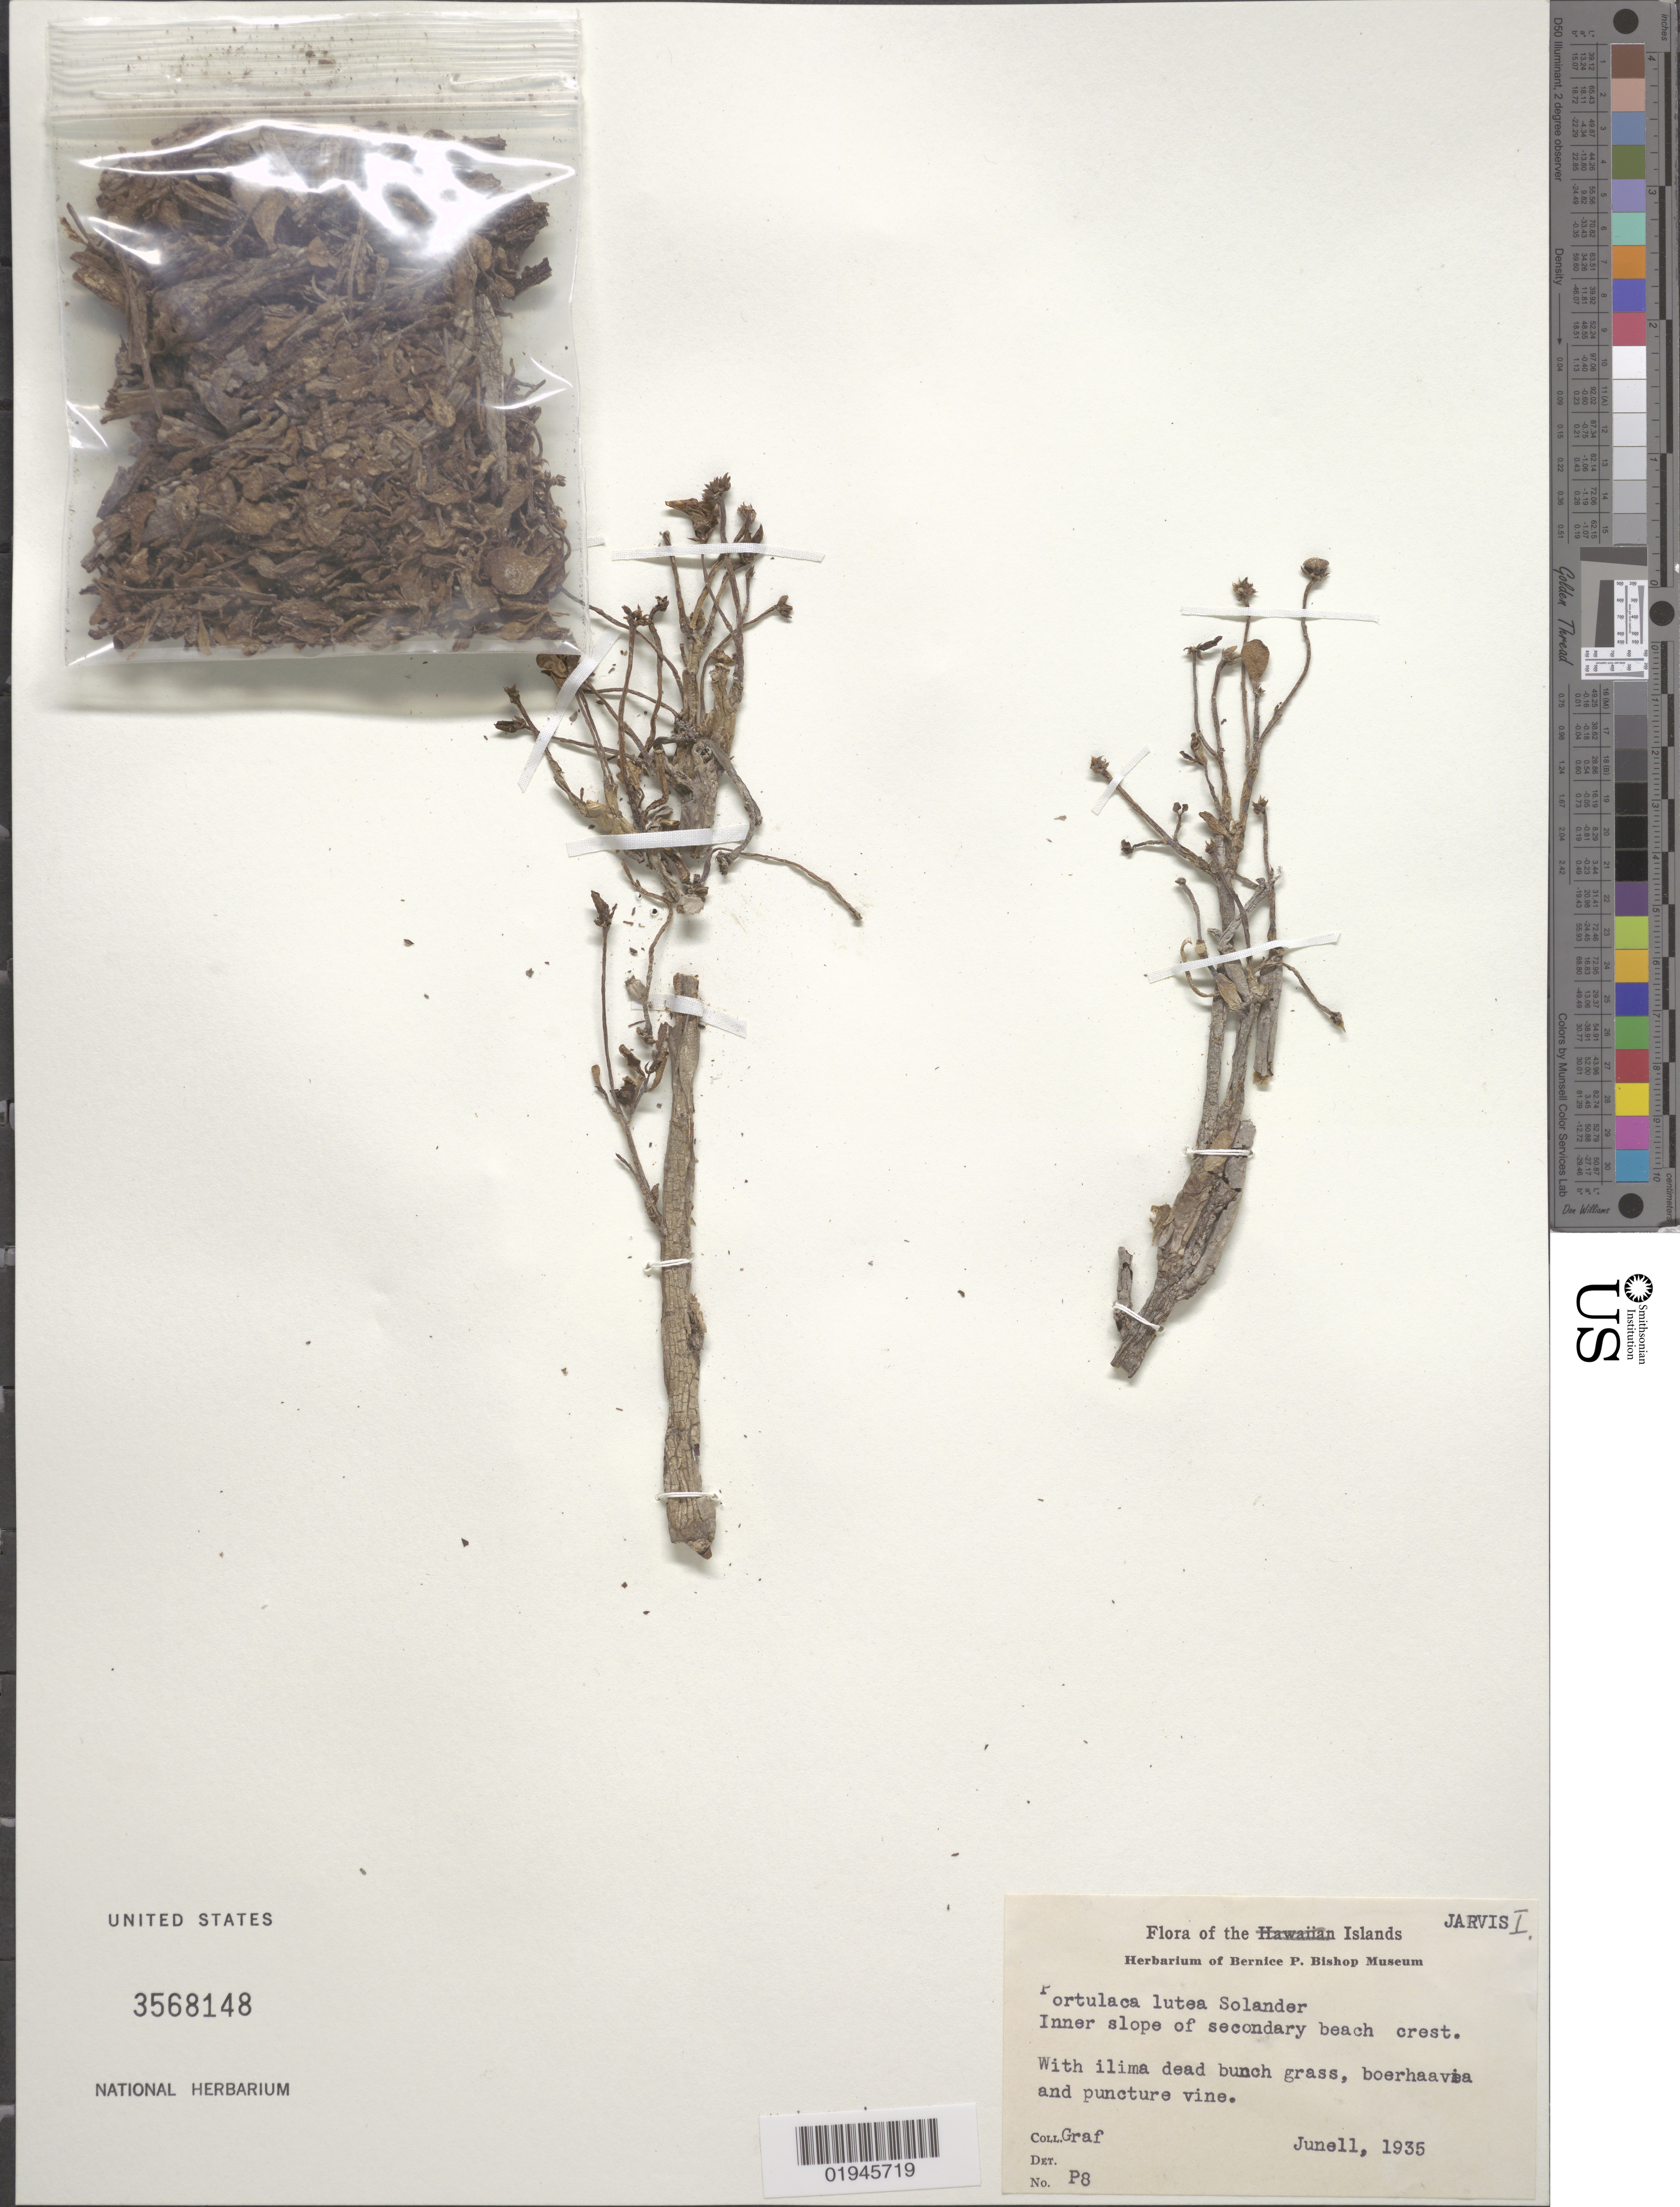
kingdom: Plantae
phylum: Tracheophyta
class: Magnoliopsida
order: Caryophyllales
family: Portulacaceae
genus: Portulaca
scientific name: Portulaca lutea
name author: Sol. ex G. Forst.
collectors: W. Graf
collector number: P8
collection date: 1935-06-11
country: U.S. Administered Pacific Islands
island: Jarvis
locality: Inner slope of secondary beach crest.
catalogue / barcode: US 3568148